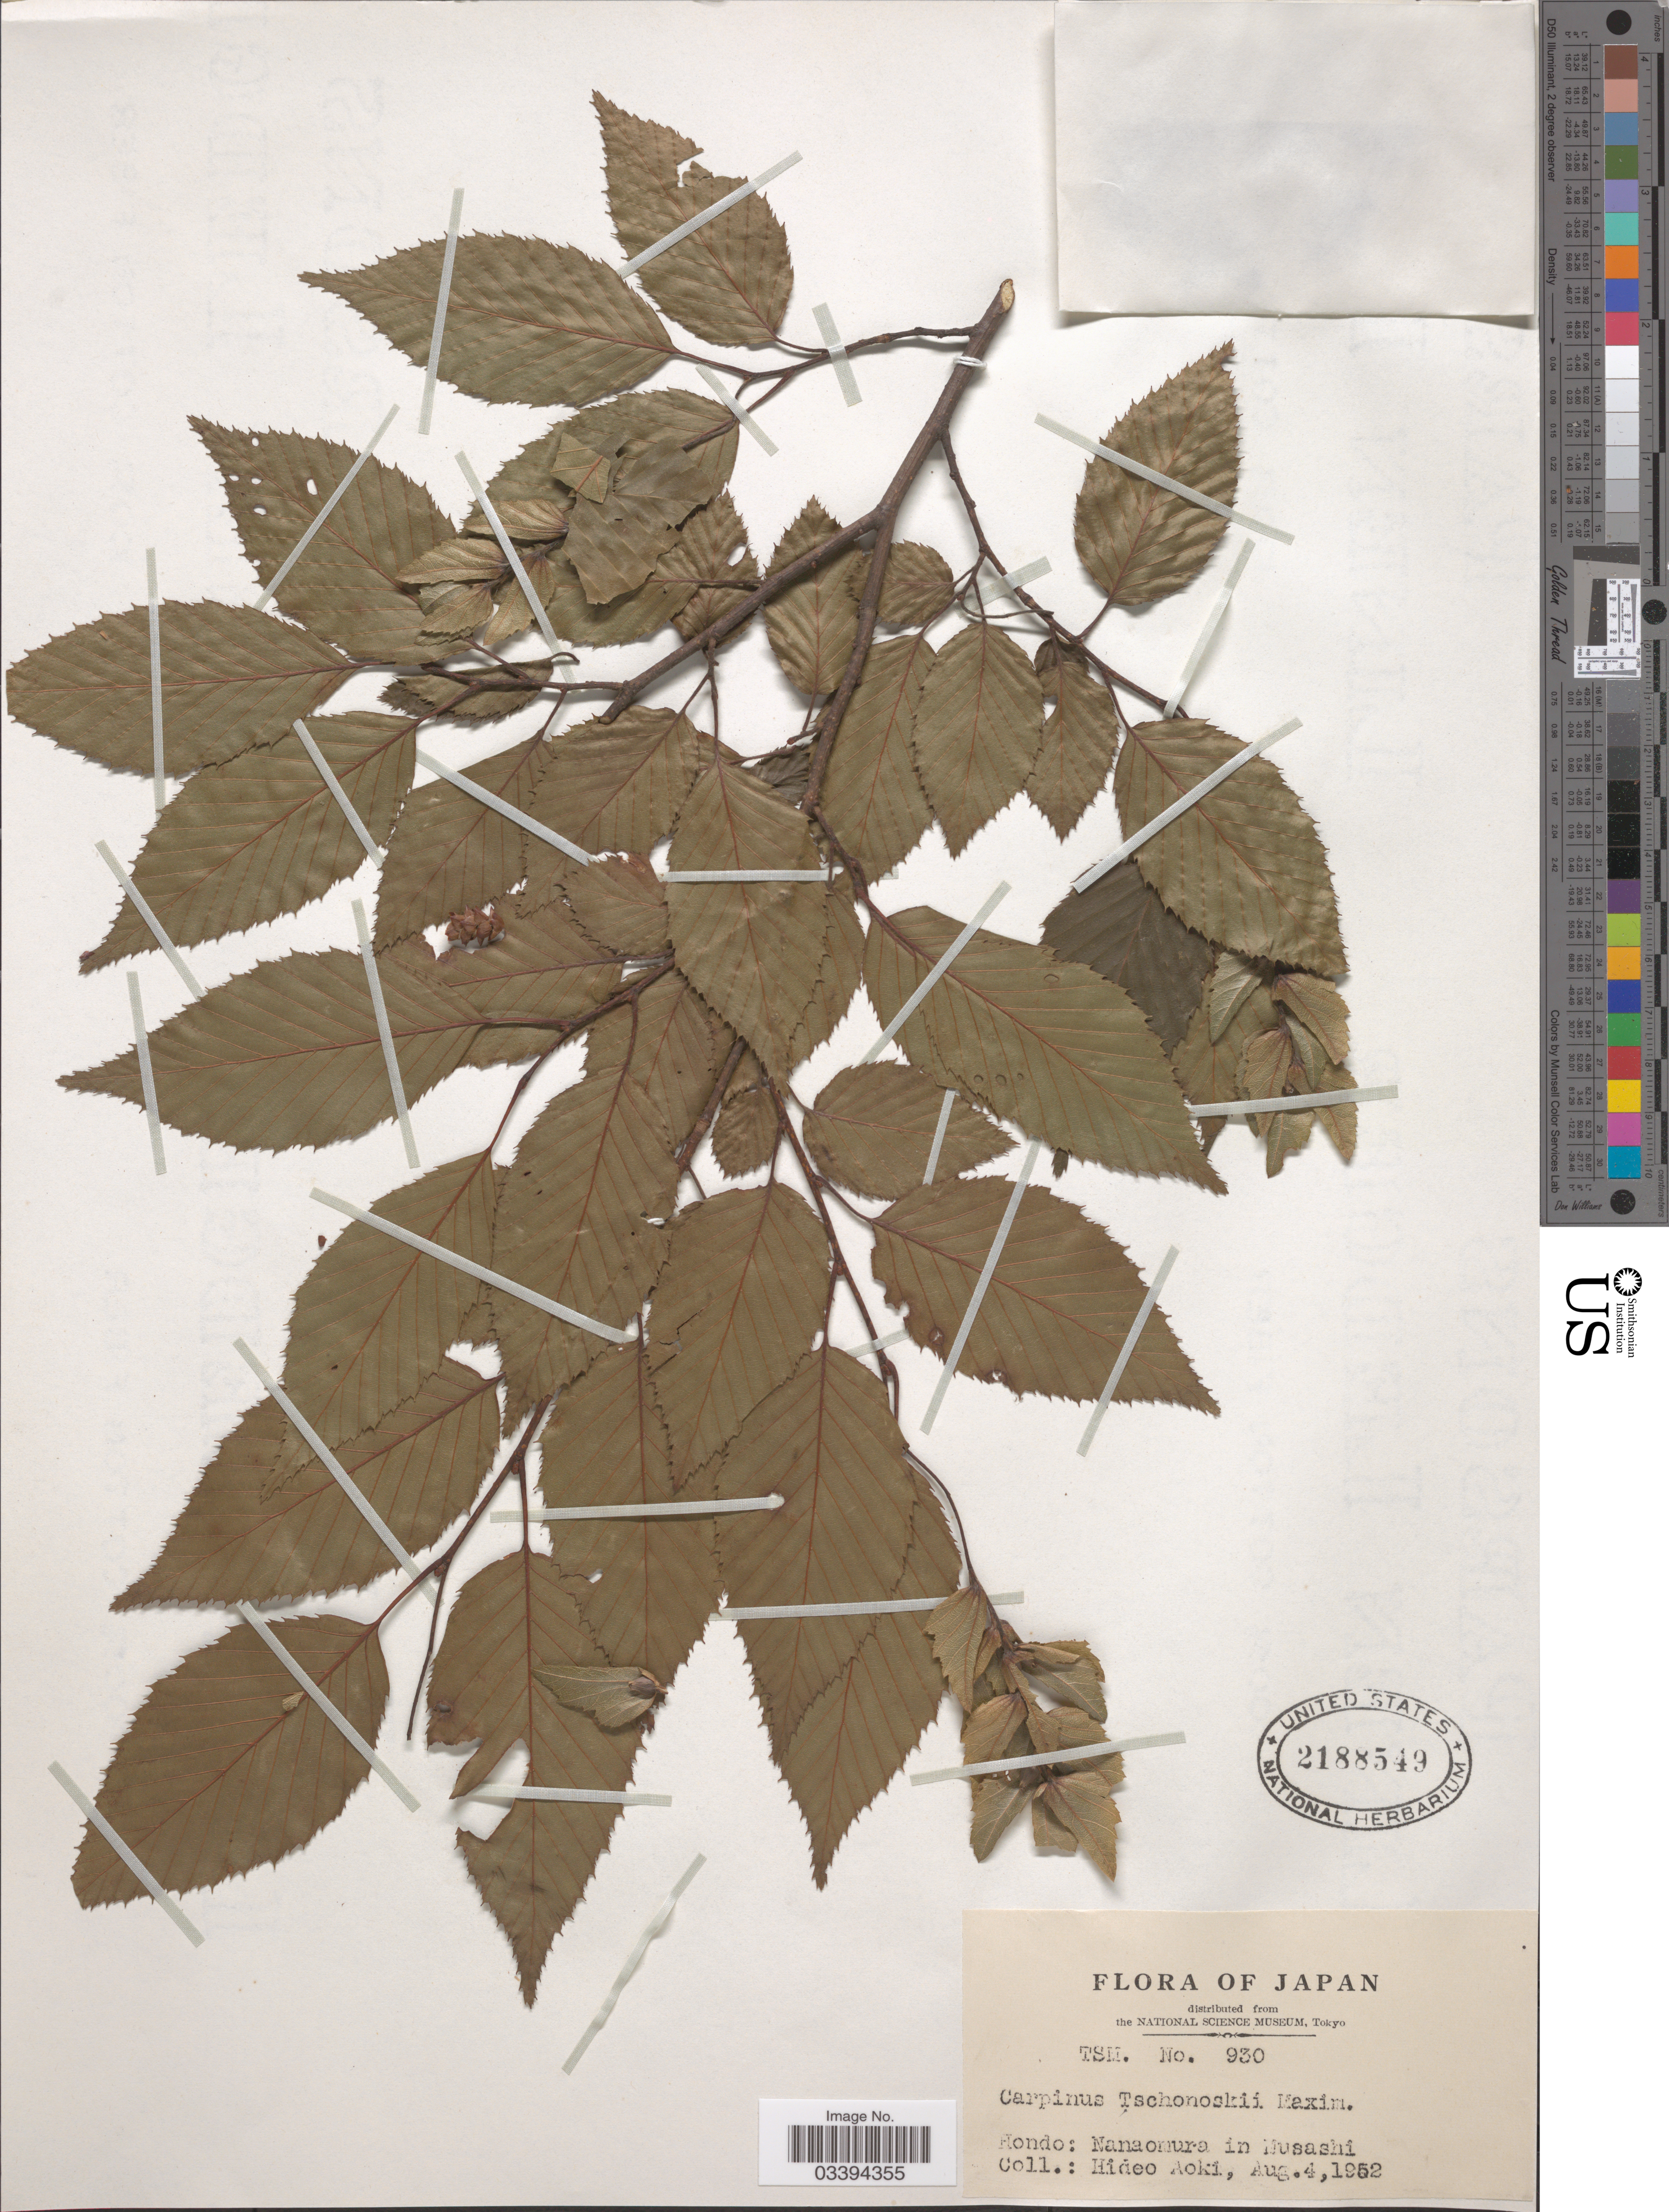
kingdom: Plantae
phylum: Tracheophyta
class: Magnoliopsida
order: Fagales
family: Betulaceae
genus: Carpinus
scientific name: Carpinus tschonoskii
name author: Maxim.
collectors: H. Aoki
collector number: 930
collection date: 1952-08-04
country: Japan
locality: Nanaomura in Musashi.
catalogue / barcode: US 2188549